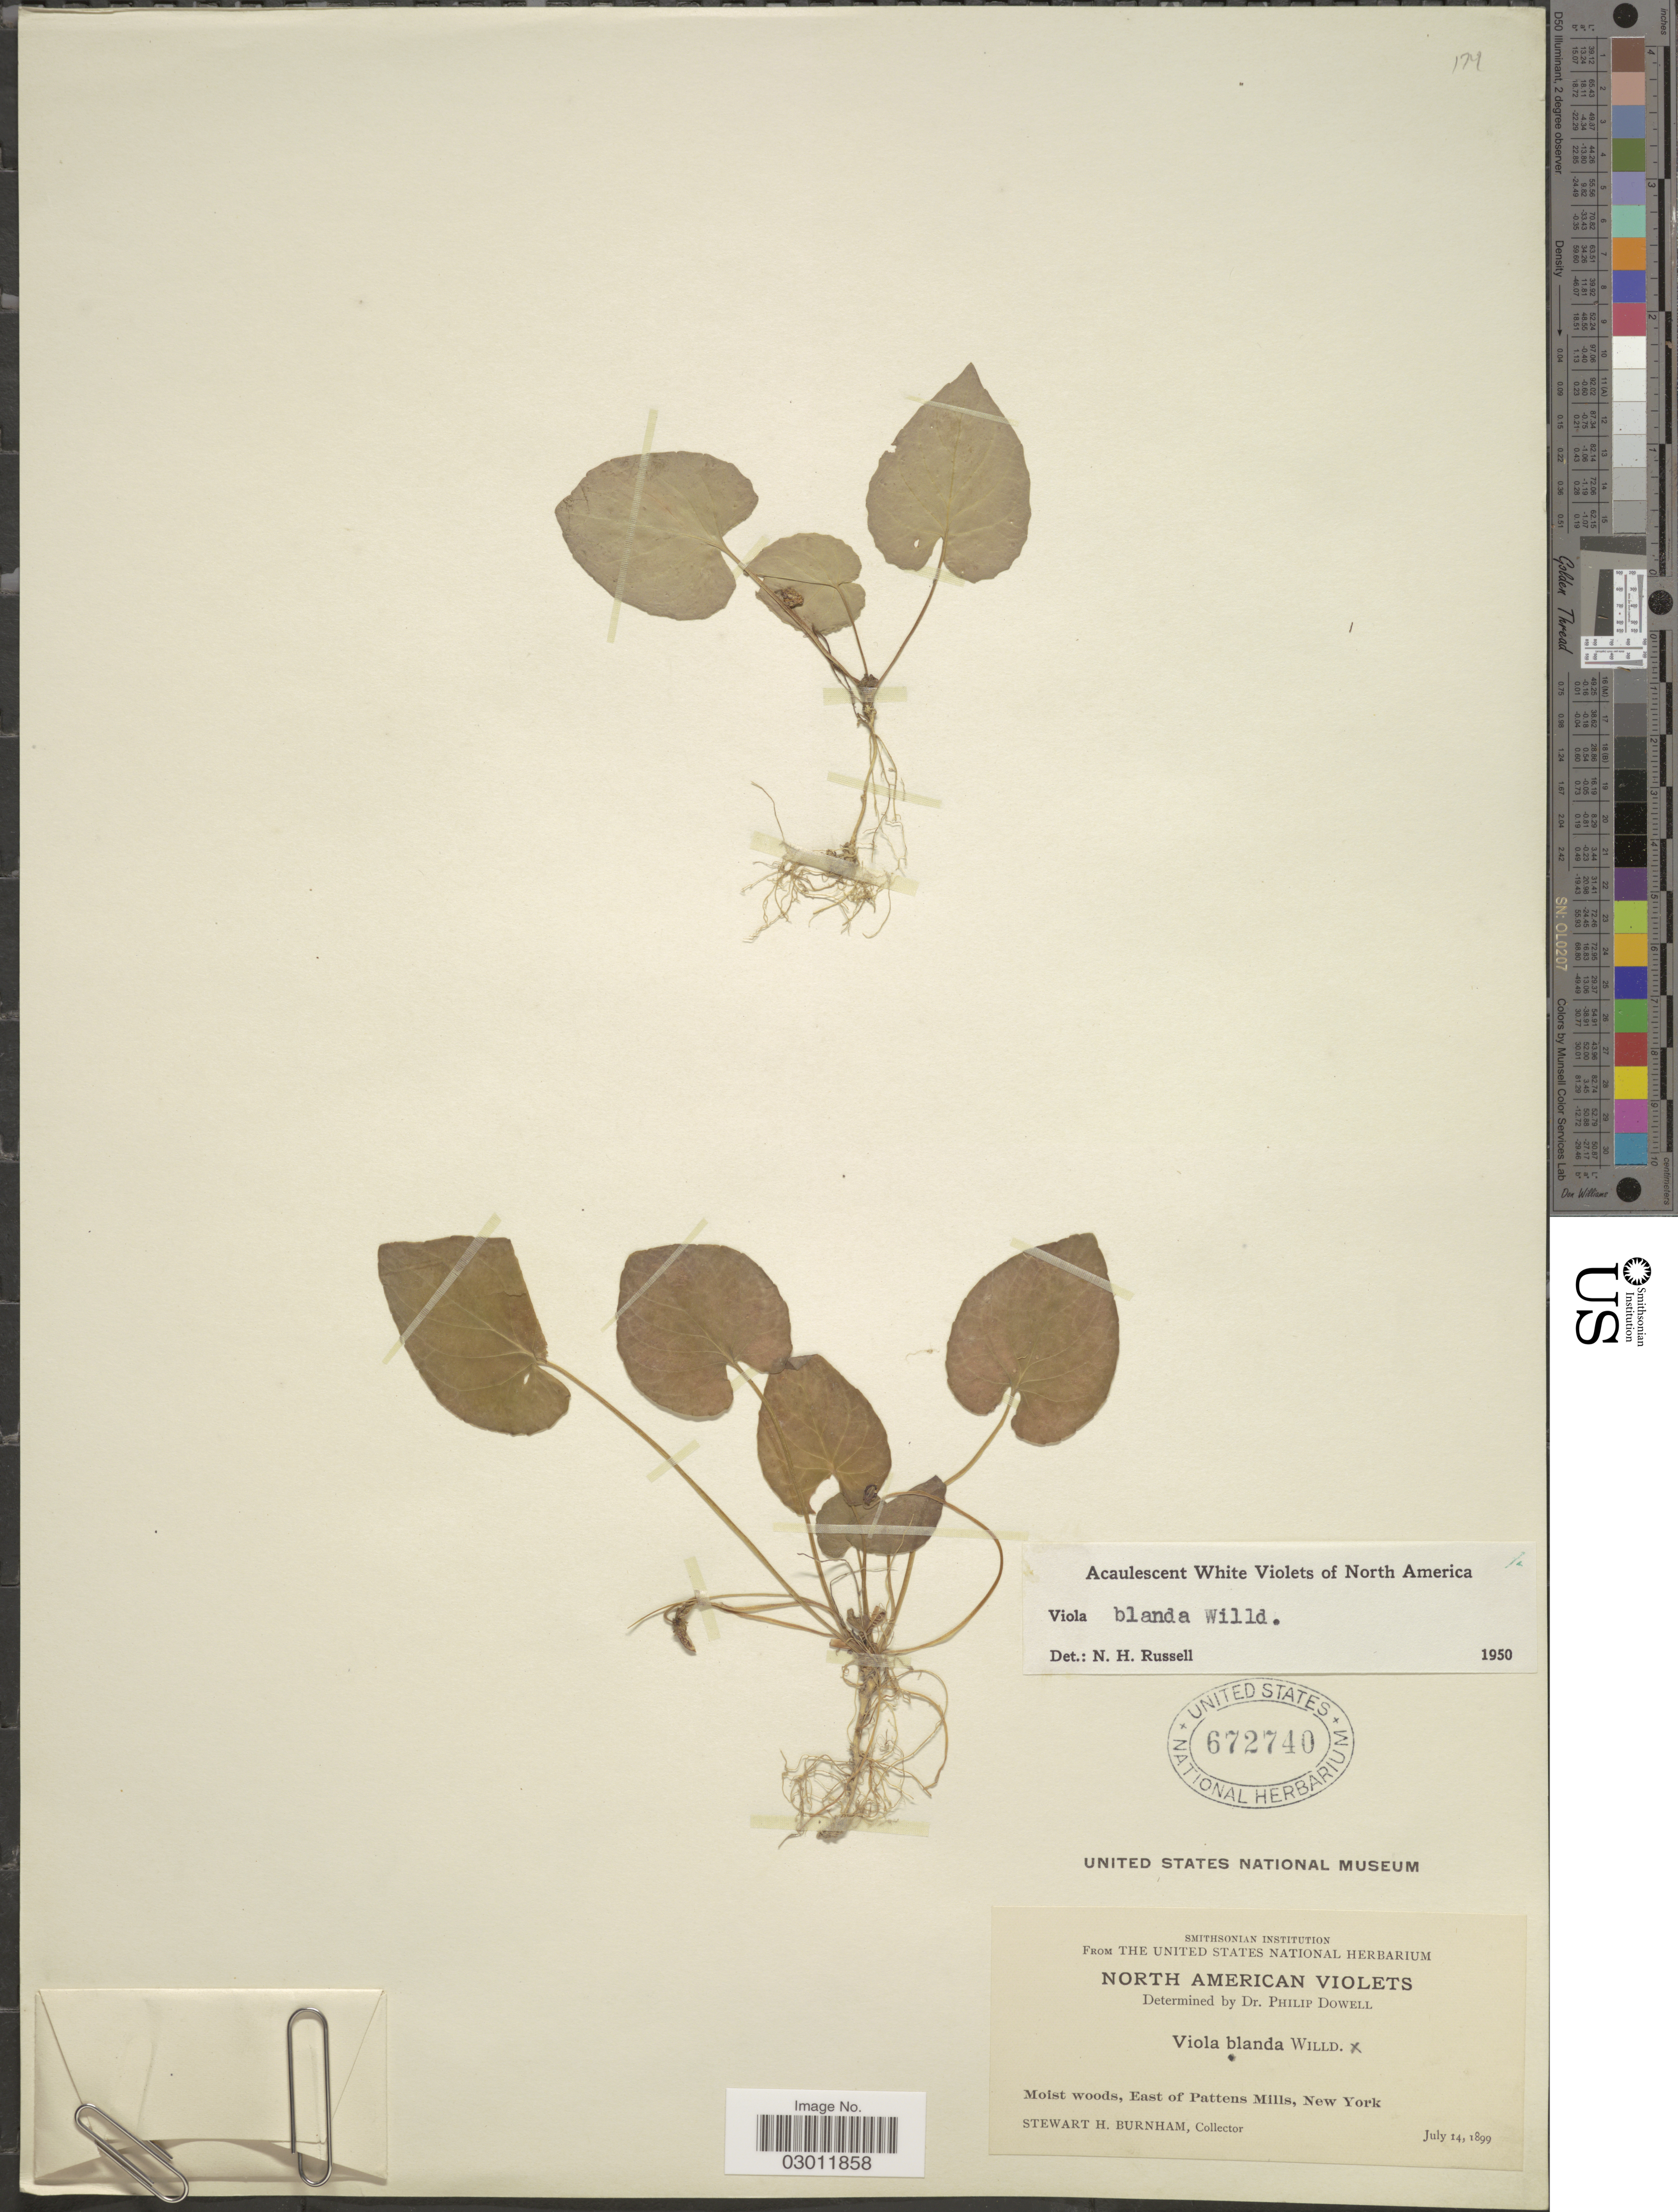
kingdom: Plantae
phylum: Tracheophyta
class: Magnoliopsida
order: Malpighiales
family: Violaceae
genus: Viola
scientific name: Viola blanda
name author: Willd.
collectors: S. Burnham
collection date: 1899-07-14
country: United States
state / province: New York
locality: East of Pattens Mills.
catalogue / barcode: US 672740